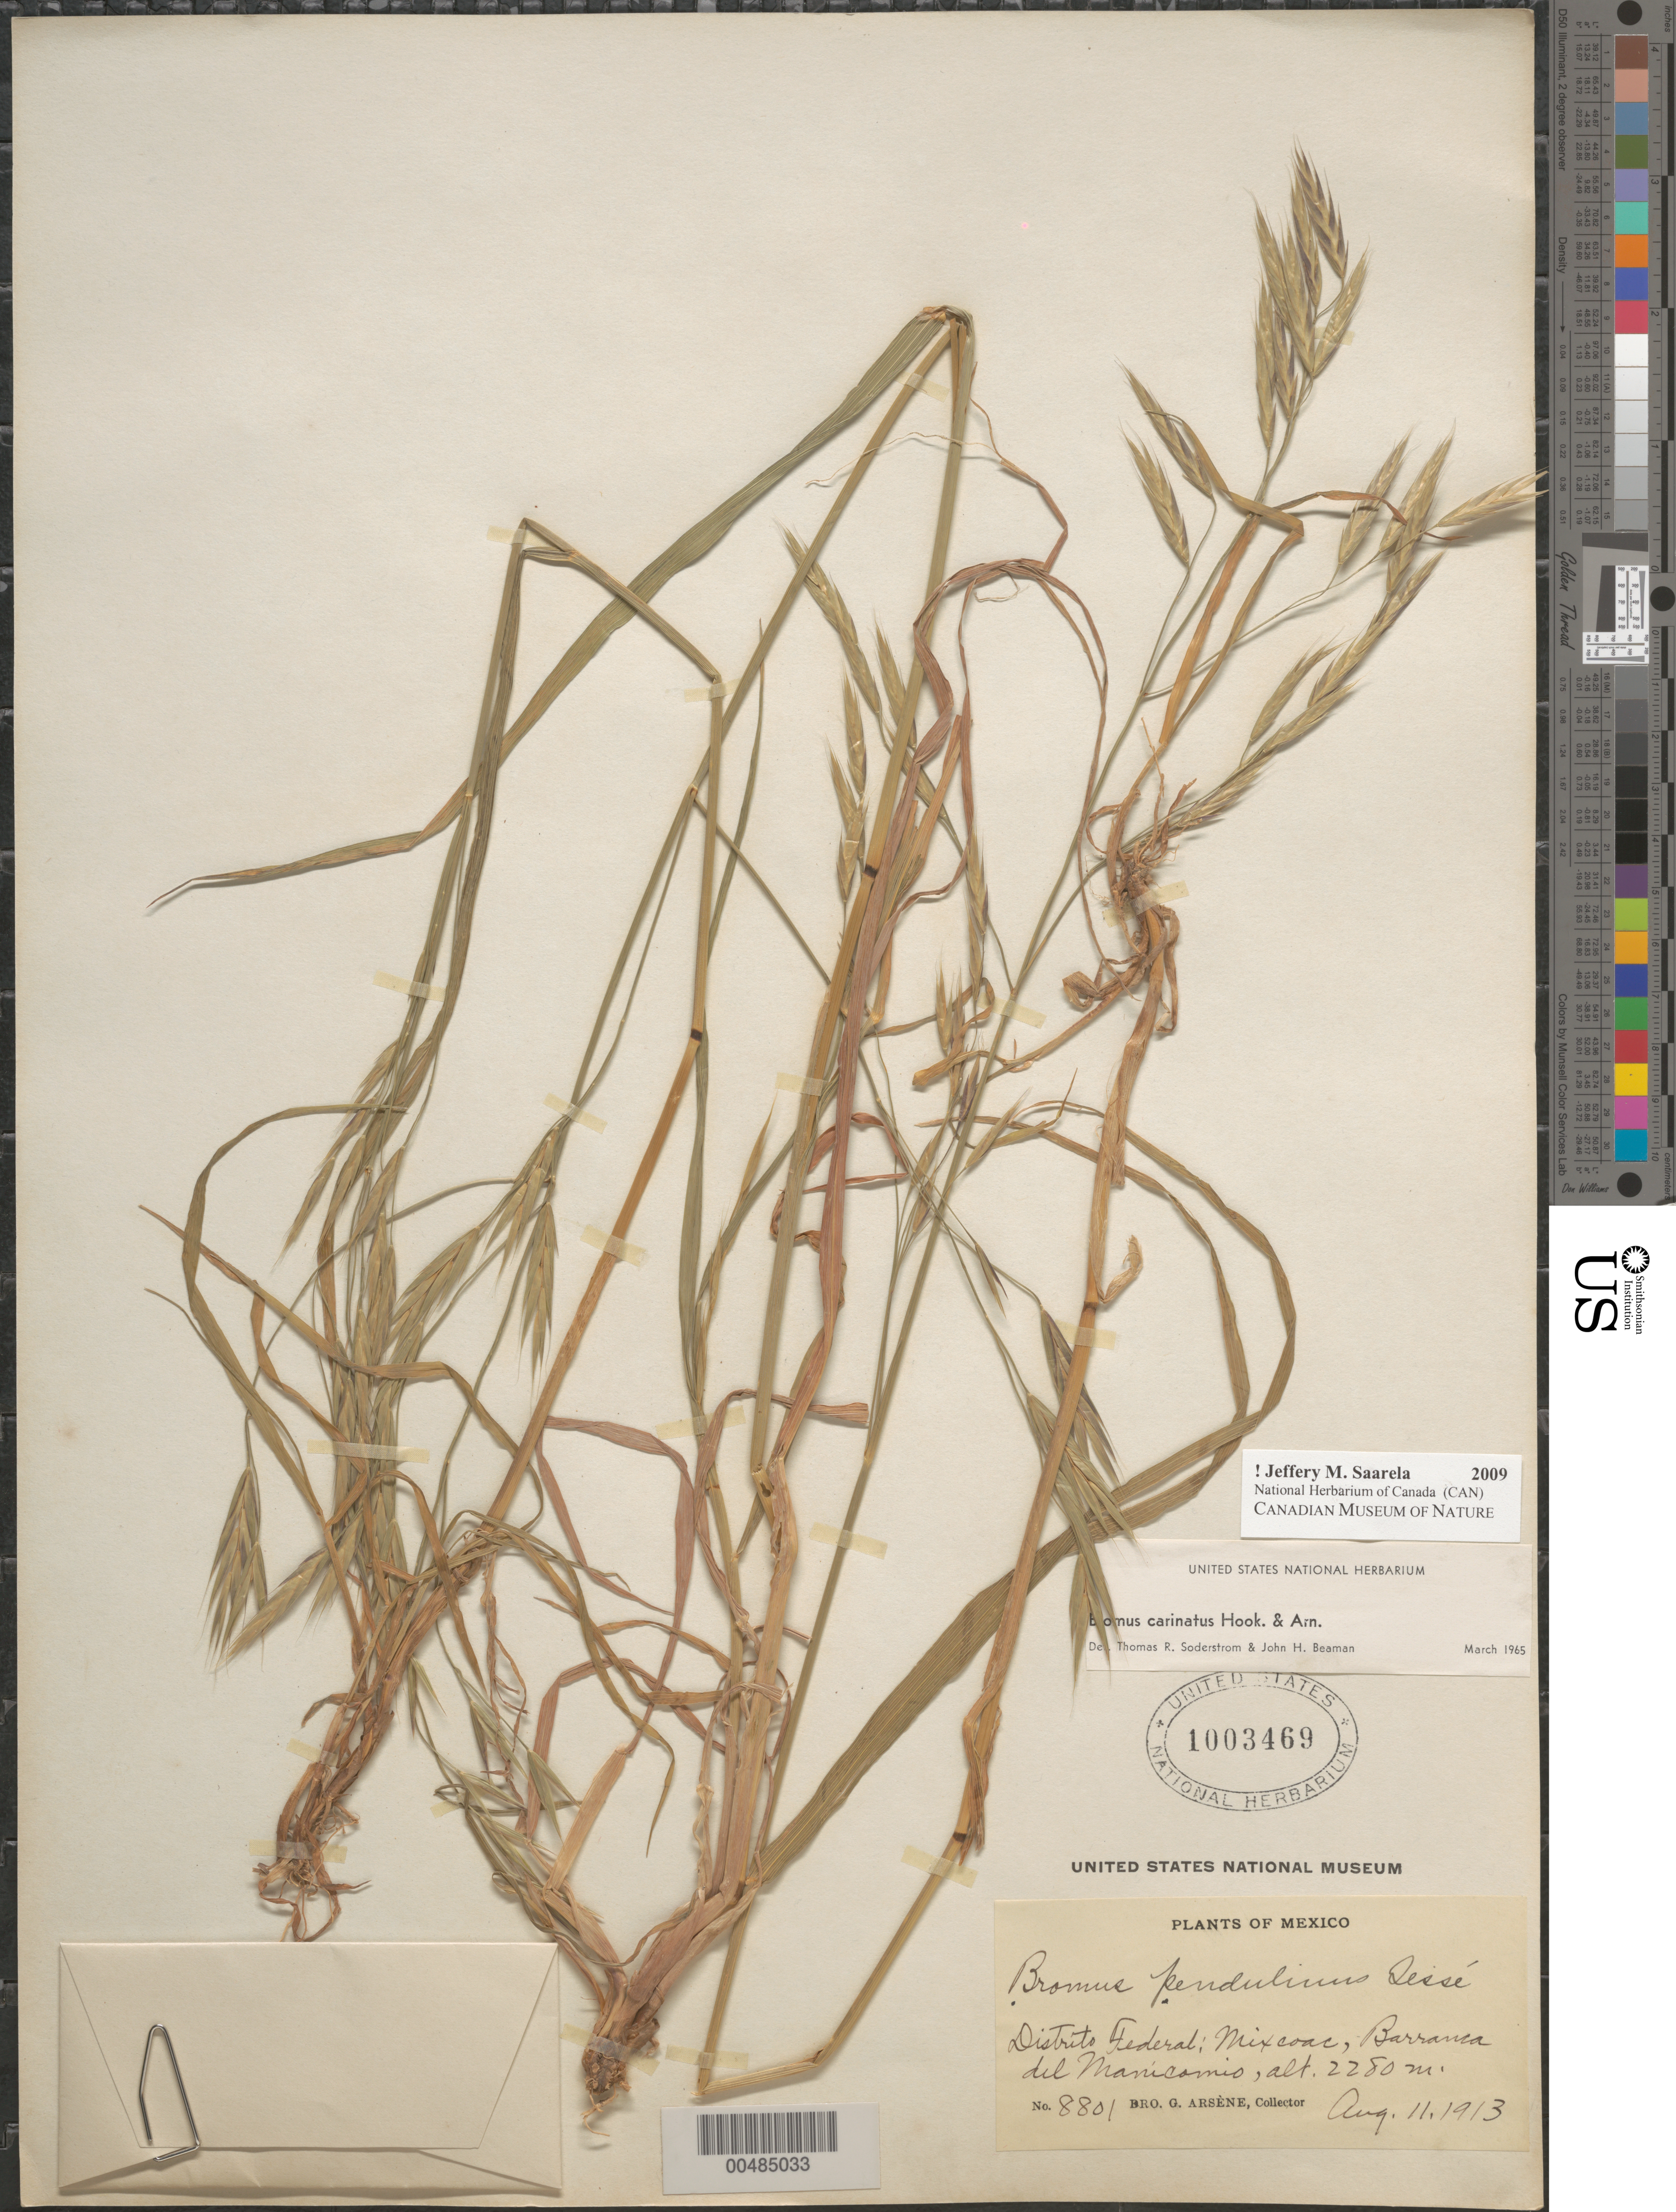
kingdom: Plantae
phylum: Tracheophyta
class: Liliopsida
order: Poales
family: Poaceae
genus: Bromus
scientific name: Bromus carinatus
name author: Hook. & Arn.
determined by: Soderstrom, T. R.; Beaman, J. H.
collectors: Bro. G. Arsène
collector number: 8801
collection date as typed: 11 Aug 1913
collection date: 1913-08-11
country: Mexico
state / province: Distrito Federal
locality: Mixcoac, Barranca del Manicomio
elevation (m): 2280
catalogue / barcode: US 1003469